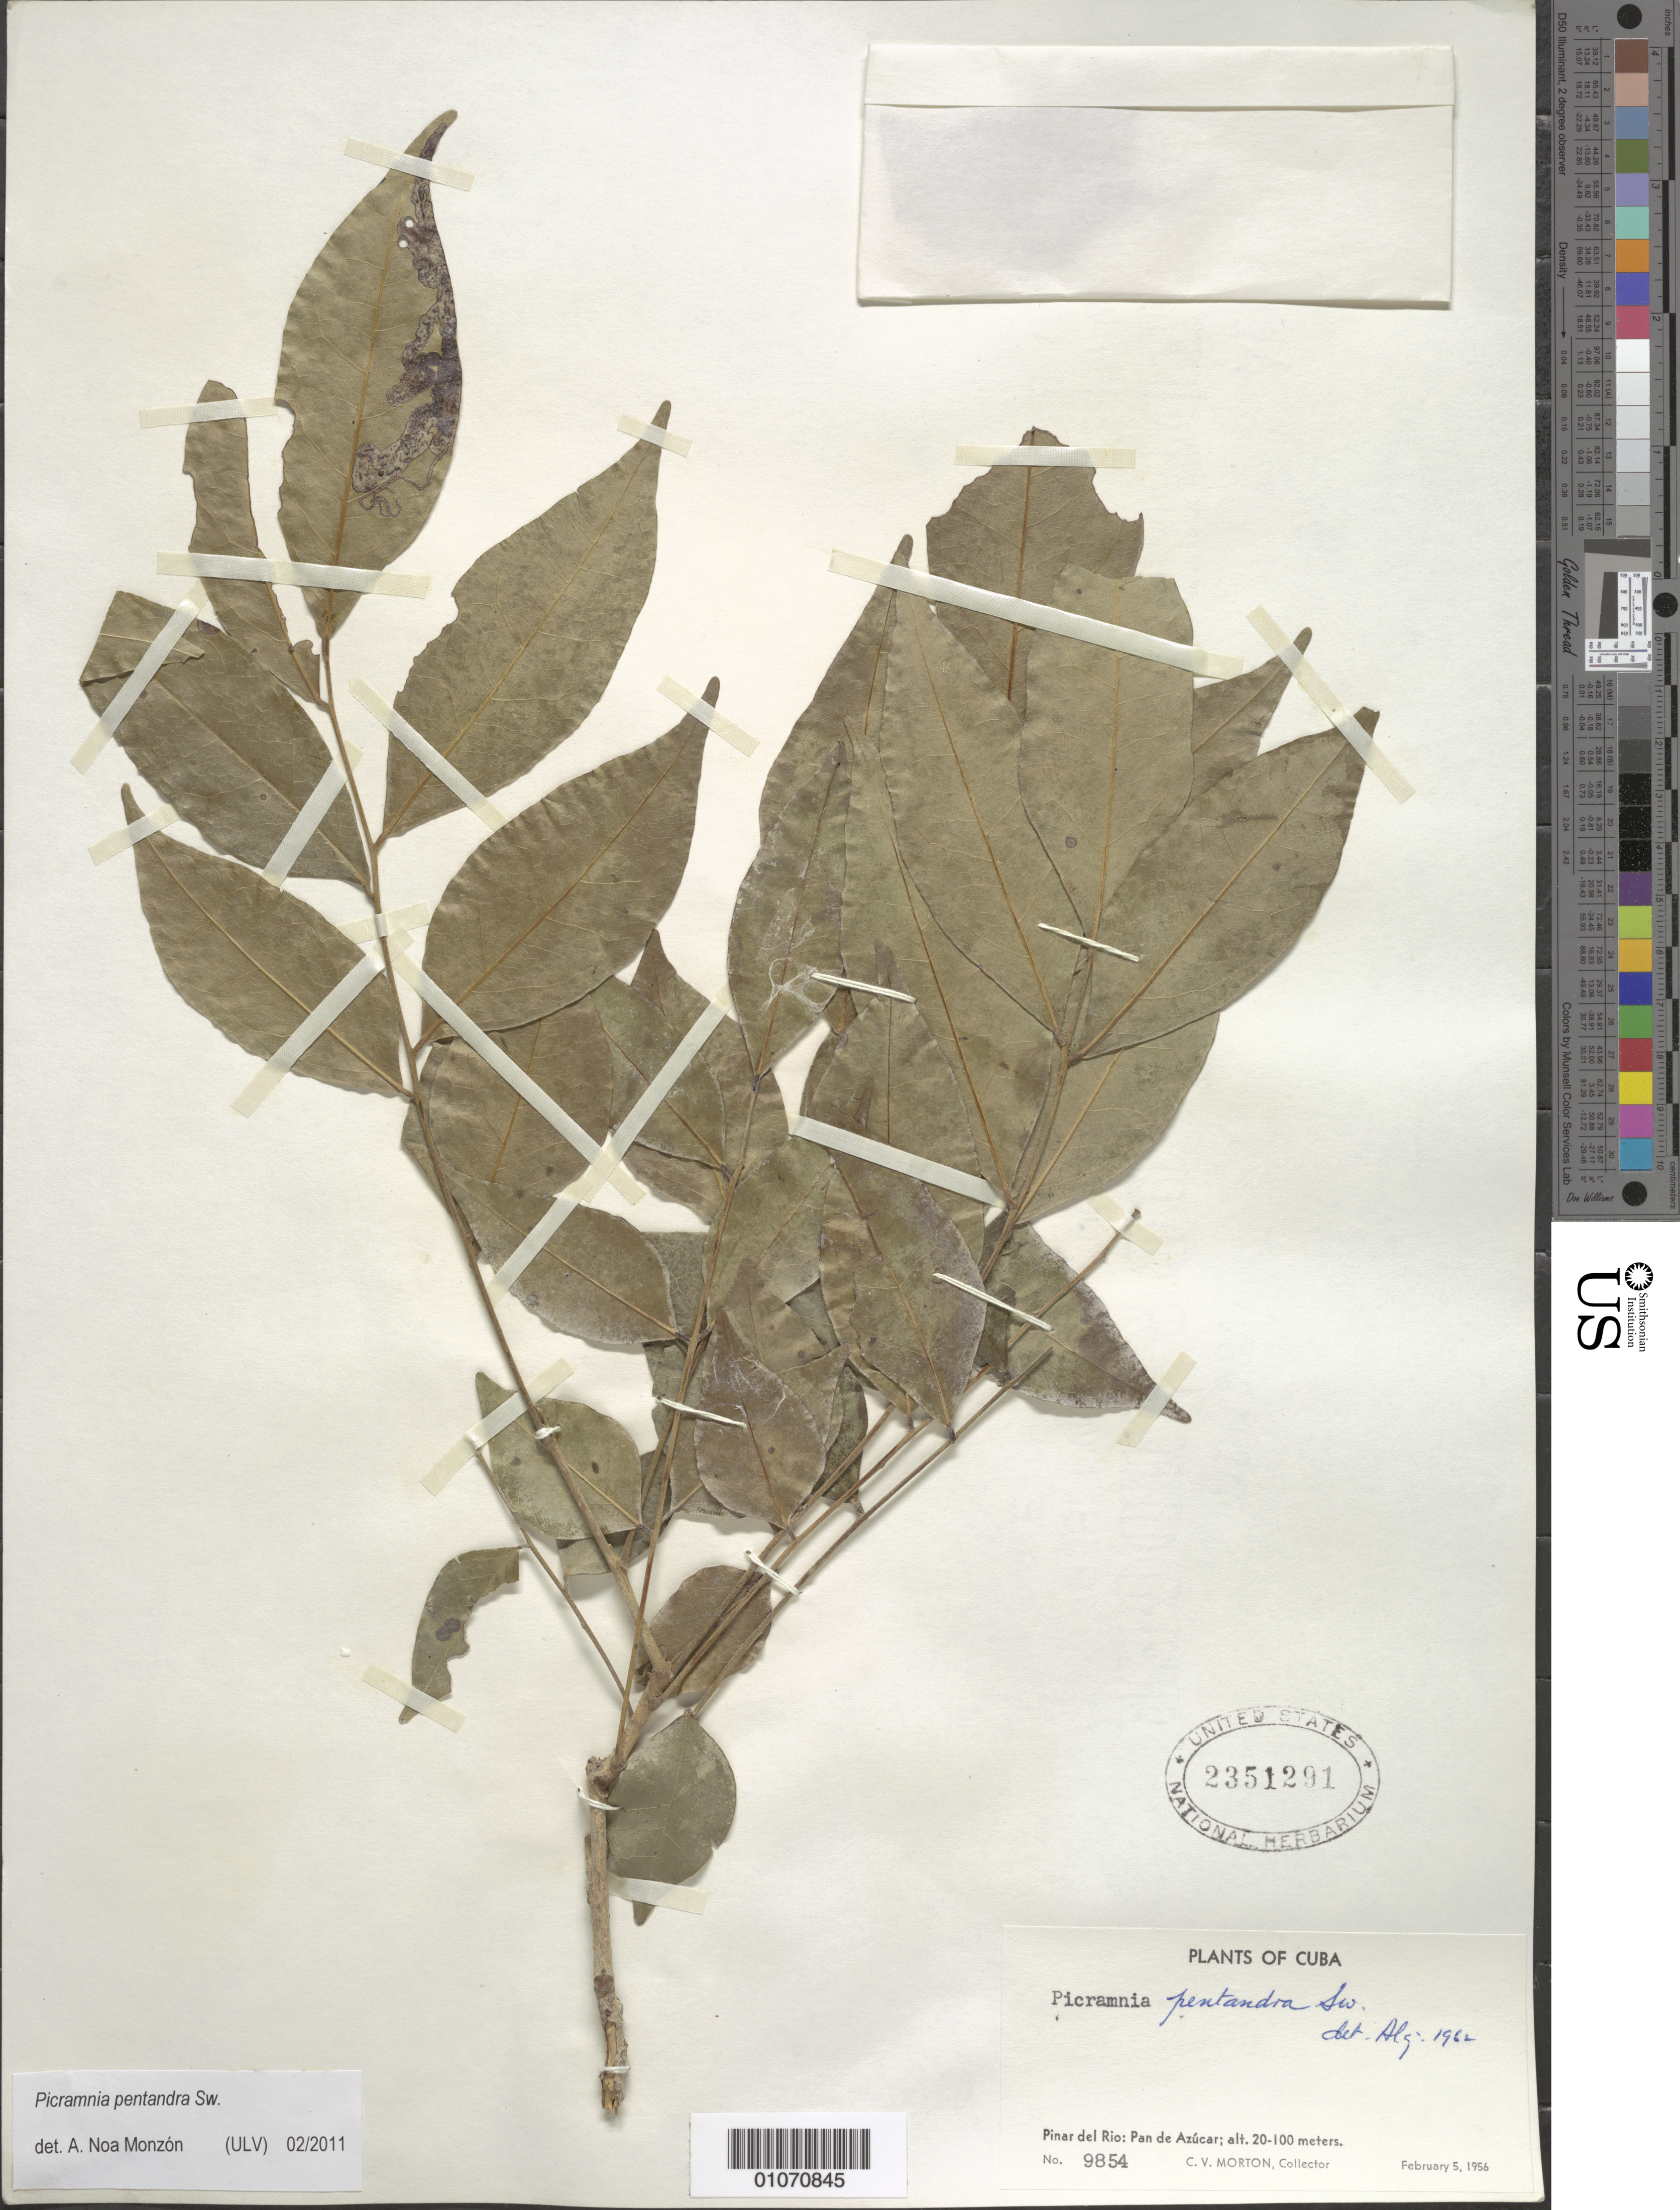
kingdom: Plantae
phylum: Tracheophyta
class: Magnoliopsida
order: Picramniales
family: Picramniaceae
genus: Picramnia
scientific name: Picramnia pentandra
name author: Sw.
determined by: Noa Monzón, A.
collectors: C. V. Morton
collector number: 9854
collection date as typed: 05 Feb 1956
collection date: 1956-02-05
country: Cuba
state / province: Pinar del Río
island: Cuba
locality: Pan de Azúcar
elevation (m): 20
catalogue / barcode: US 2351291